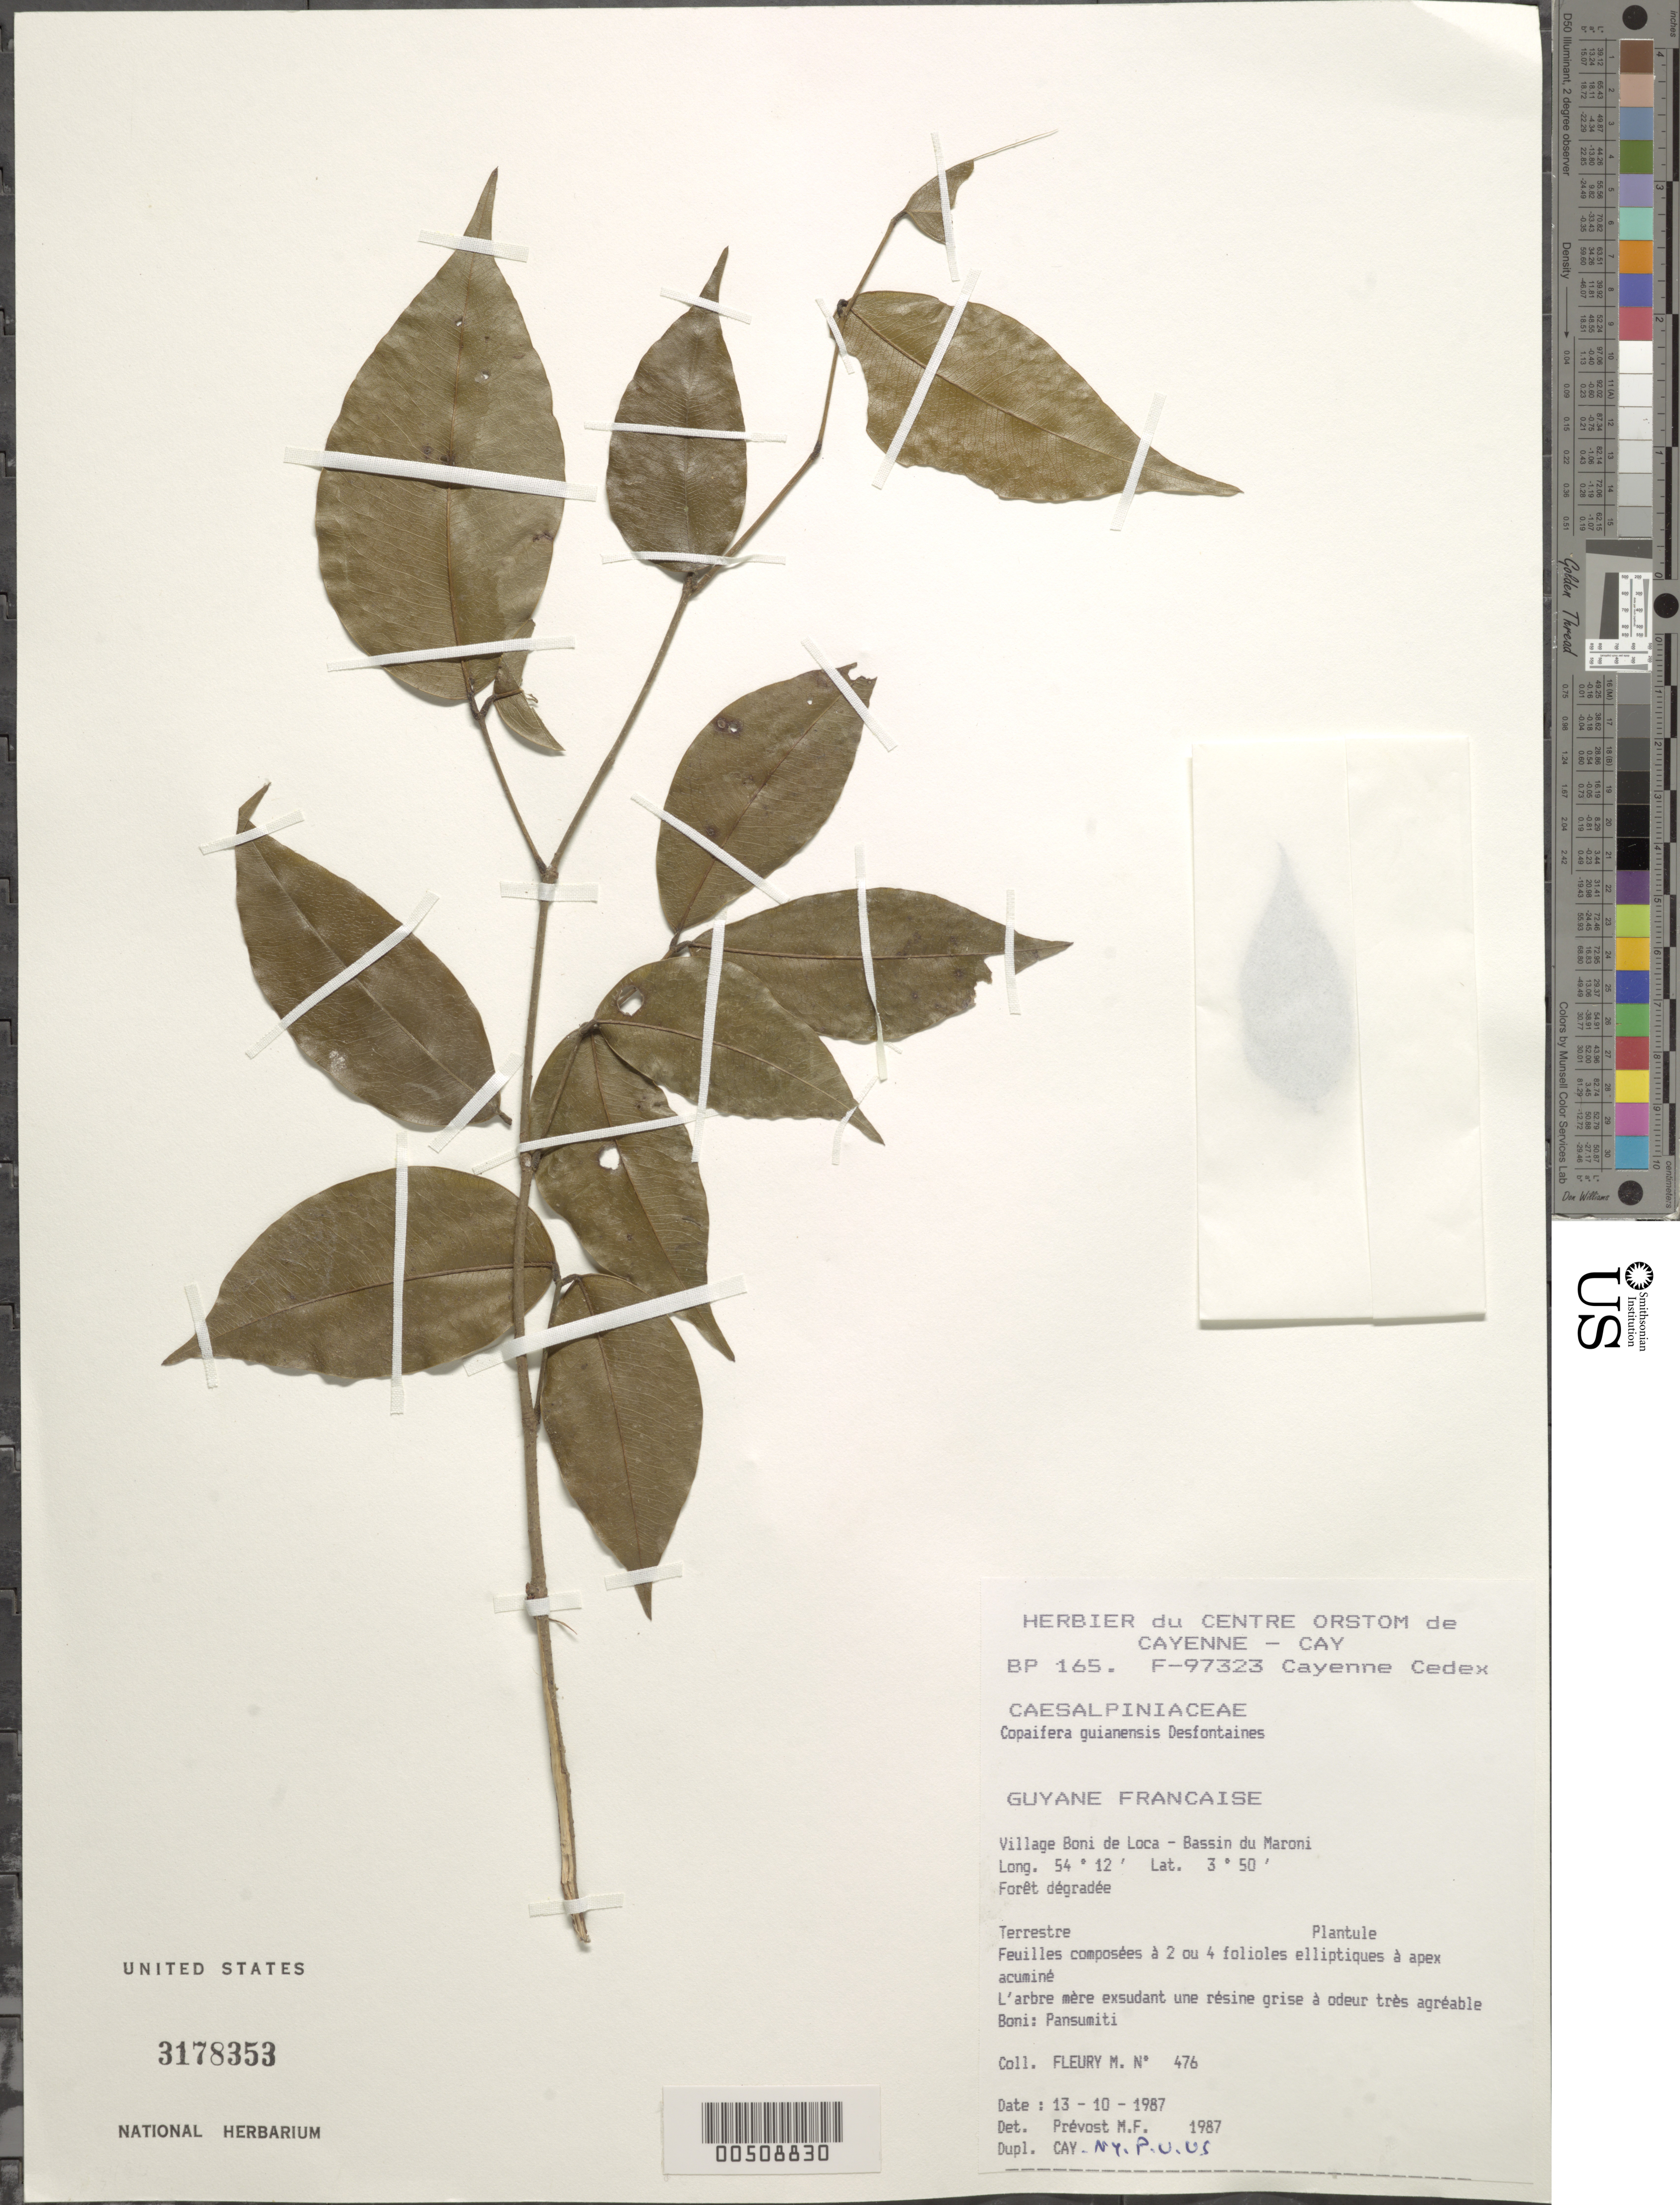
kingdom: Plantae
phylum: Tracheophyta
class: Magnoliopsida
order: Fabales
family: Fabaceae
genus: Copaifera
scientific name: Copaifera guyanensis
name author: Desf.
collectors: M. Fleury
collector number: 476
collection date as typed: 13 Oct 1987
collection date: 1987-10-13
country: French Guiana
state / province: Cayenne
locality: Village boni de loca, bassin du maroni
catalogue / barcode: US 3178353